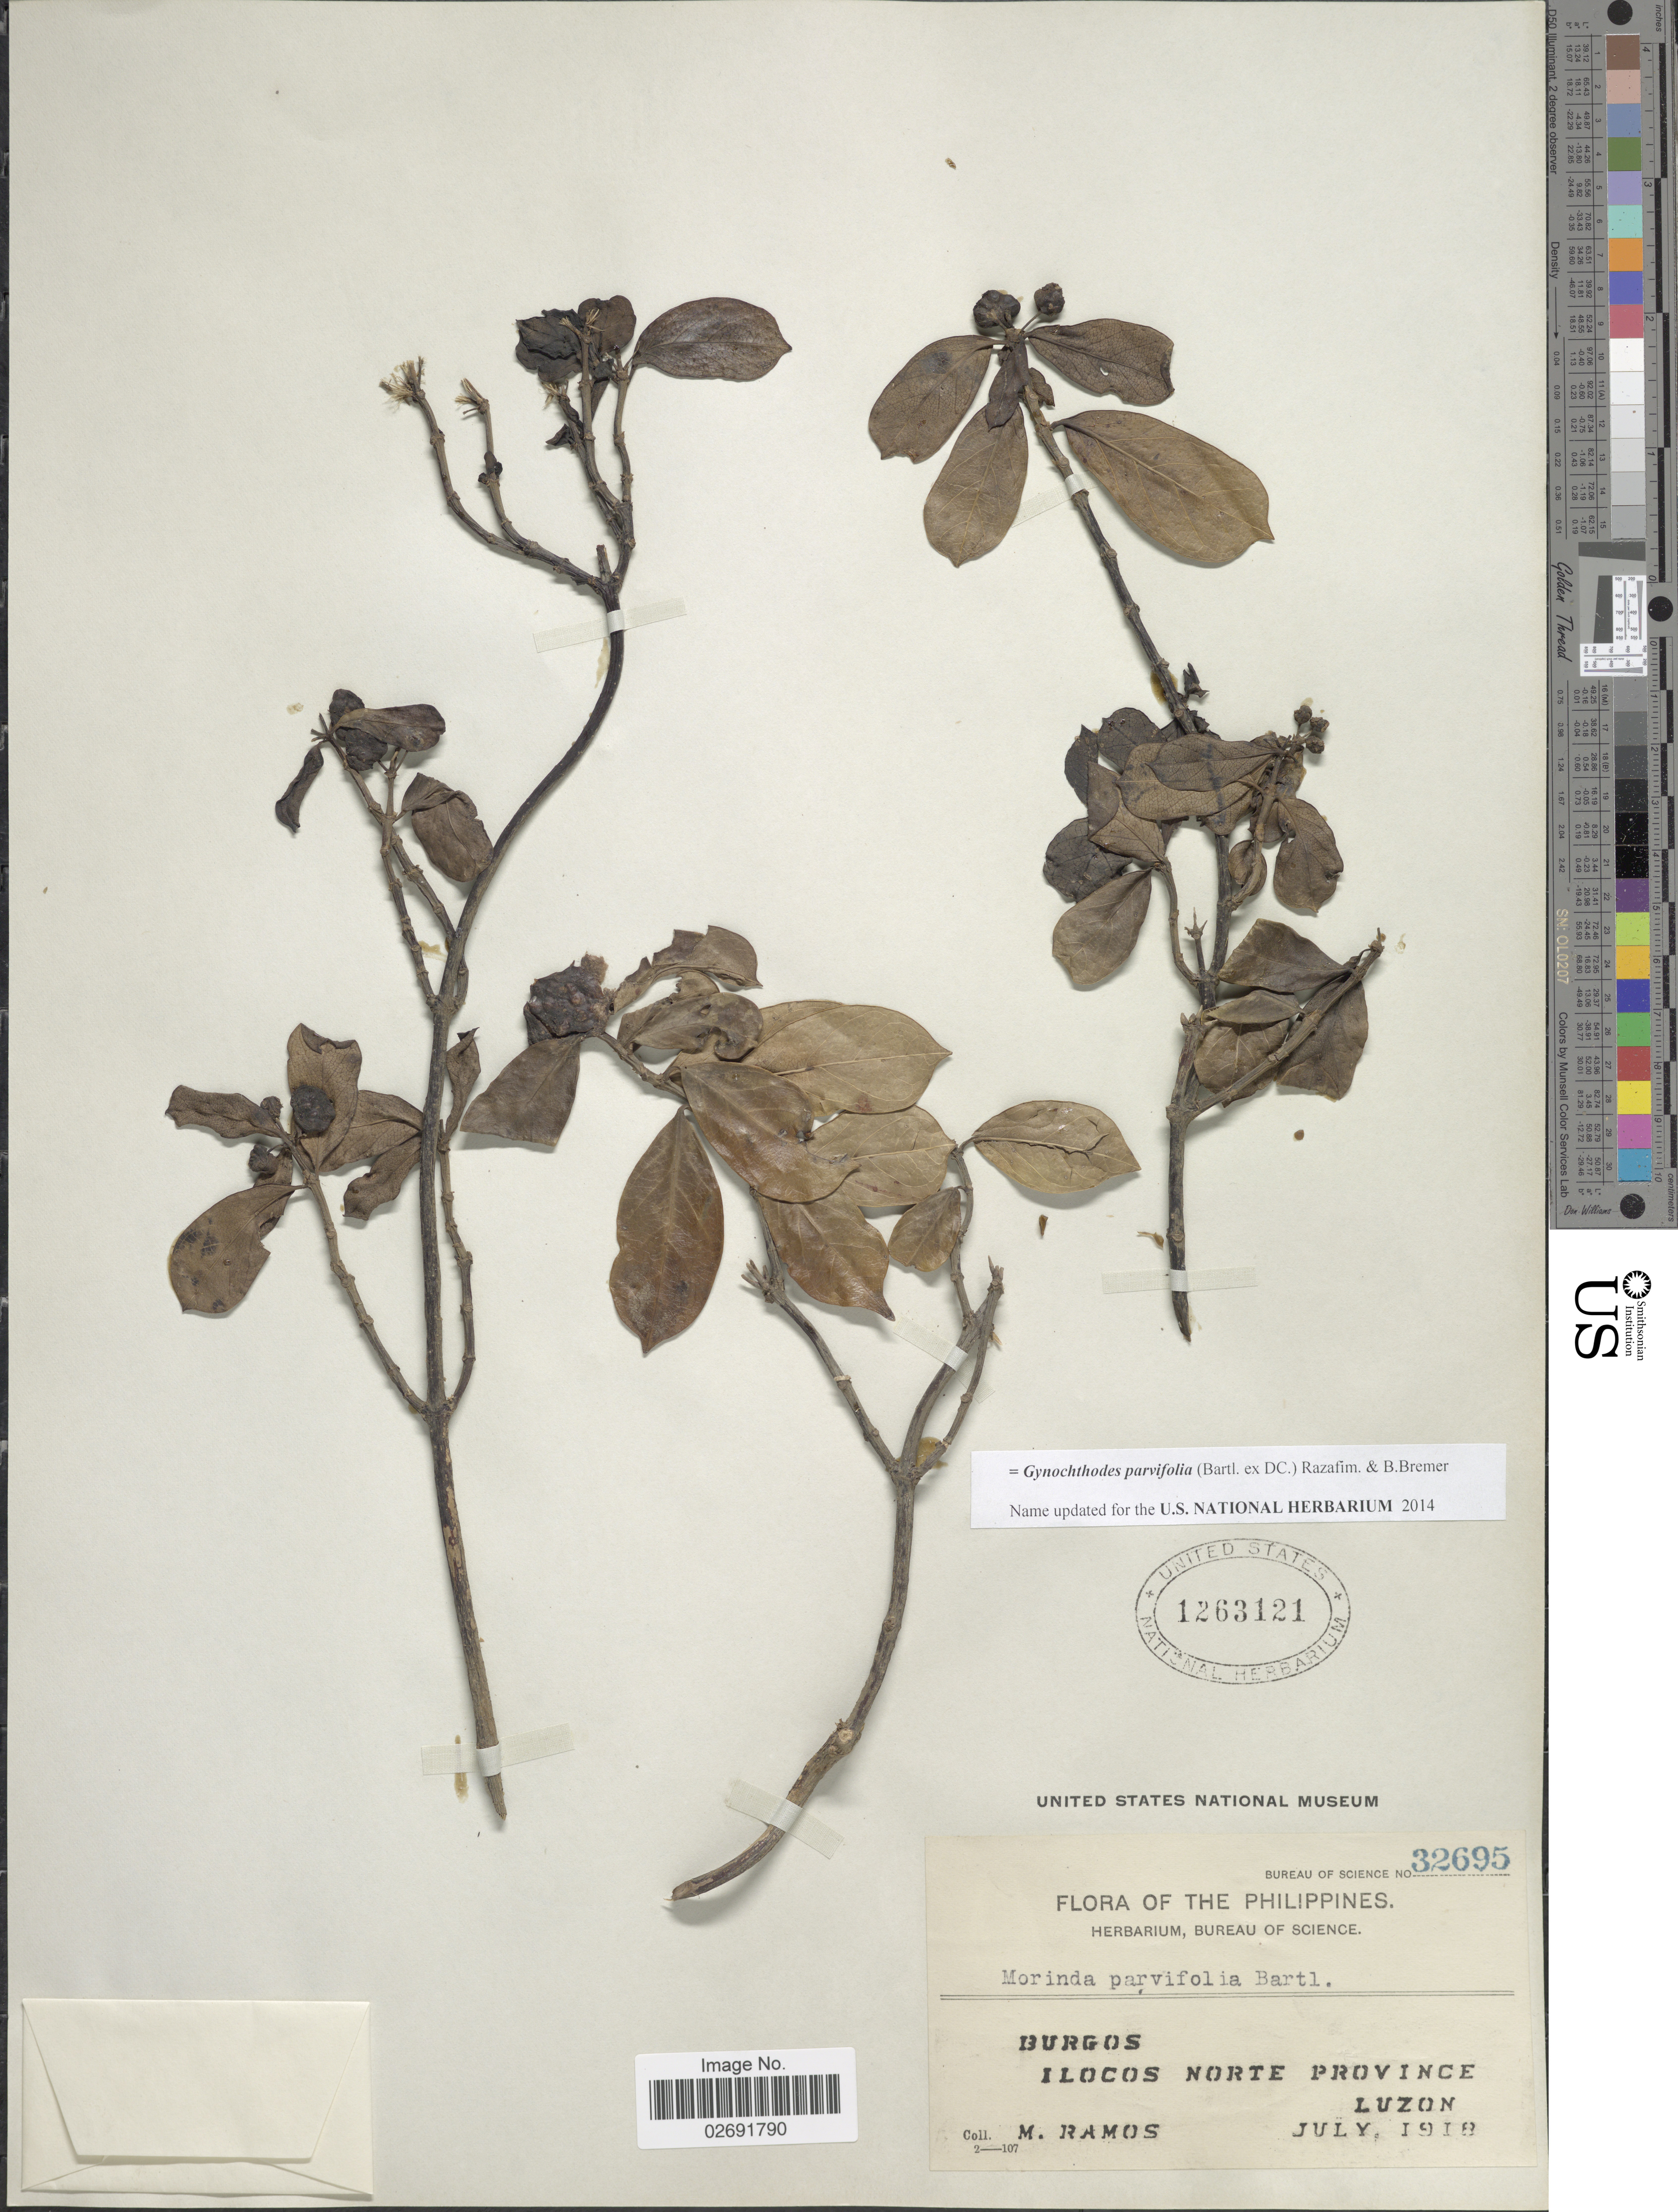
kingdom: Plantae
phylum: Tracheophyta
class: Magnoliopsida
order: Gentianales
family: Rubiaceae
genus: Gynochthodes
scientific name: Gynochthodes parvifolia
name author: (Bartl. ex DC.) Razafim. & B. Bremer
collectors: M. Ramos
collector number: Bureau of Science 32695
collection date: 1918-07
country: Philippines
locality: Burgos, Ilocos Norte Province, Luzon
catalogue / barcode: US 1263121